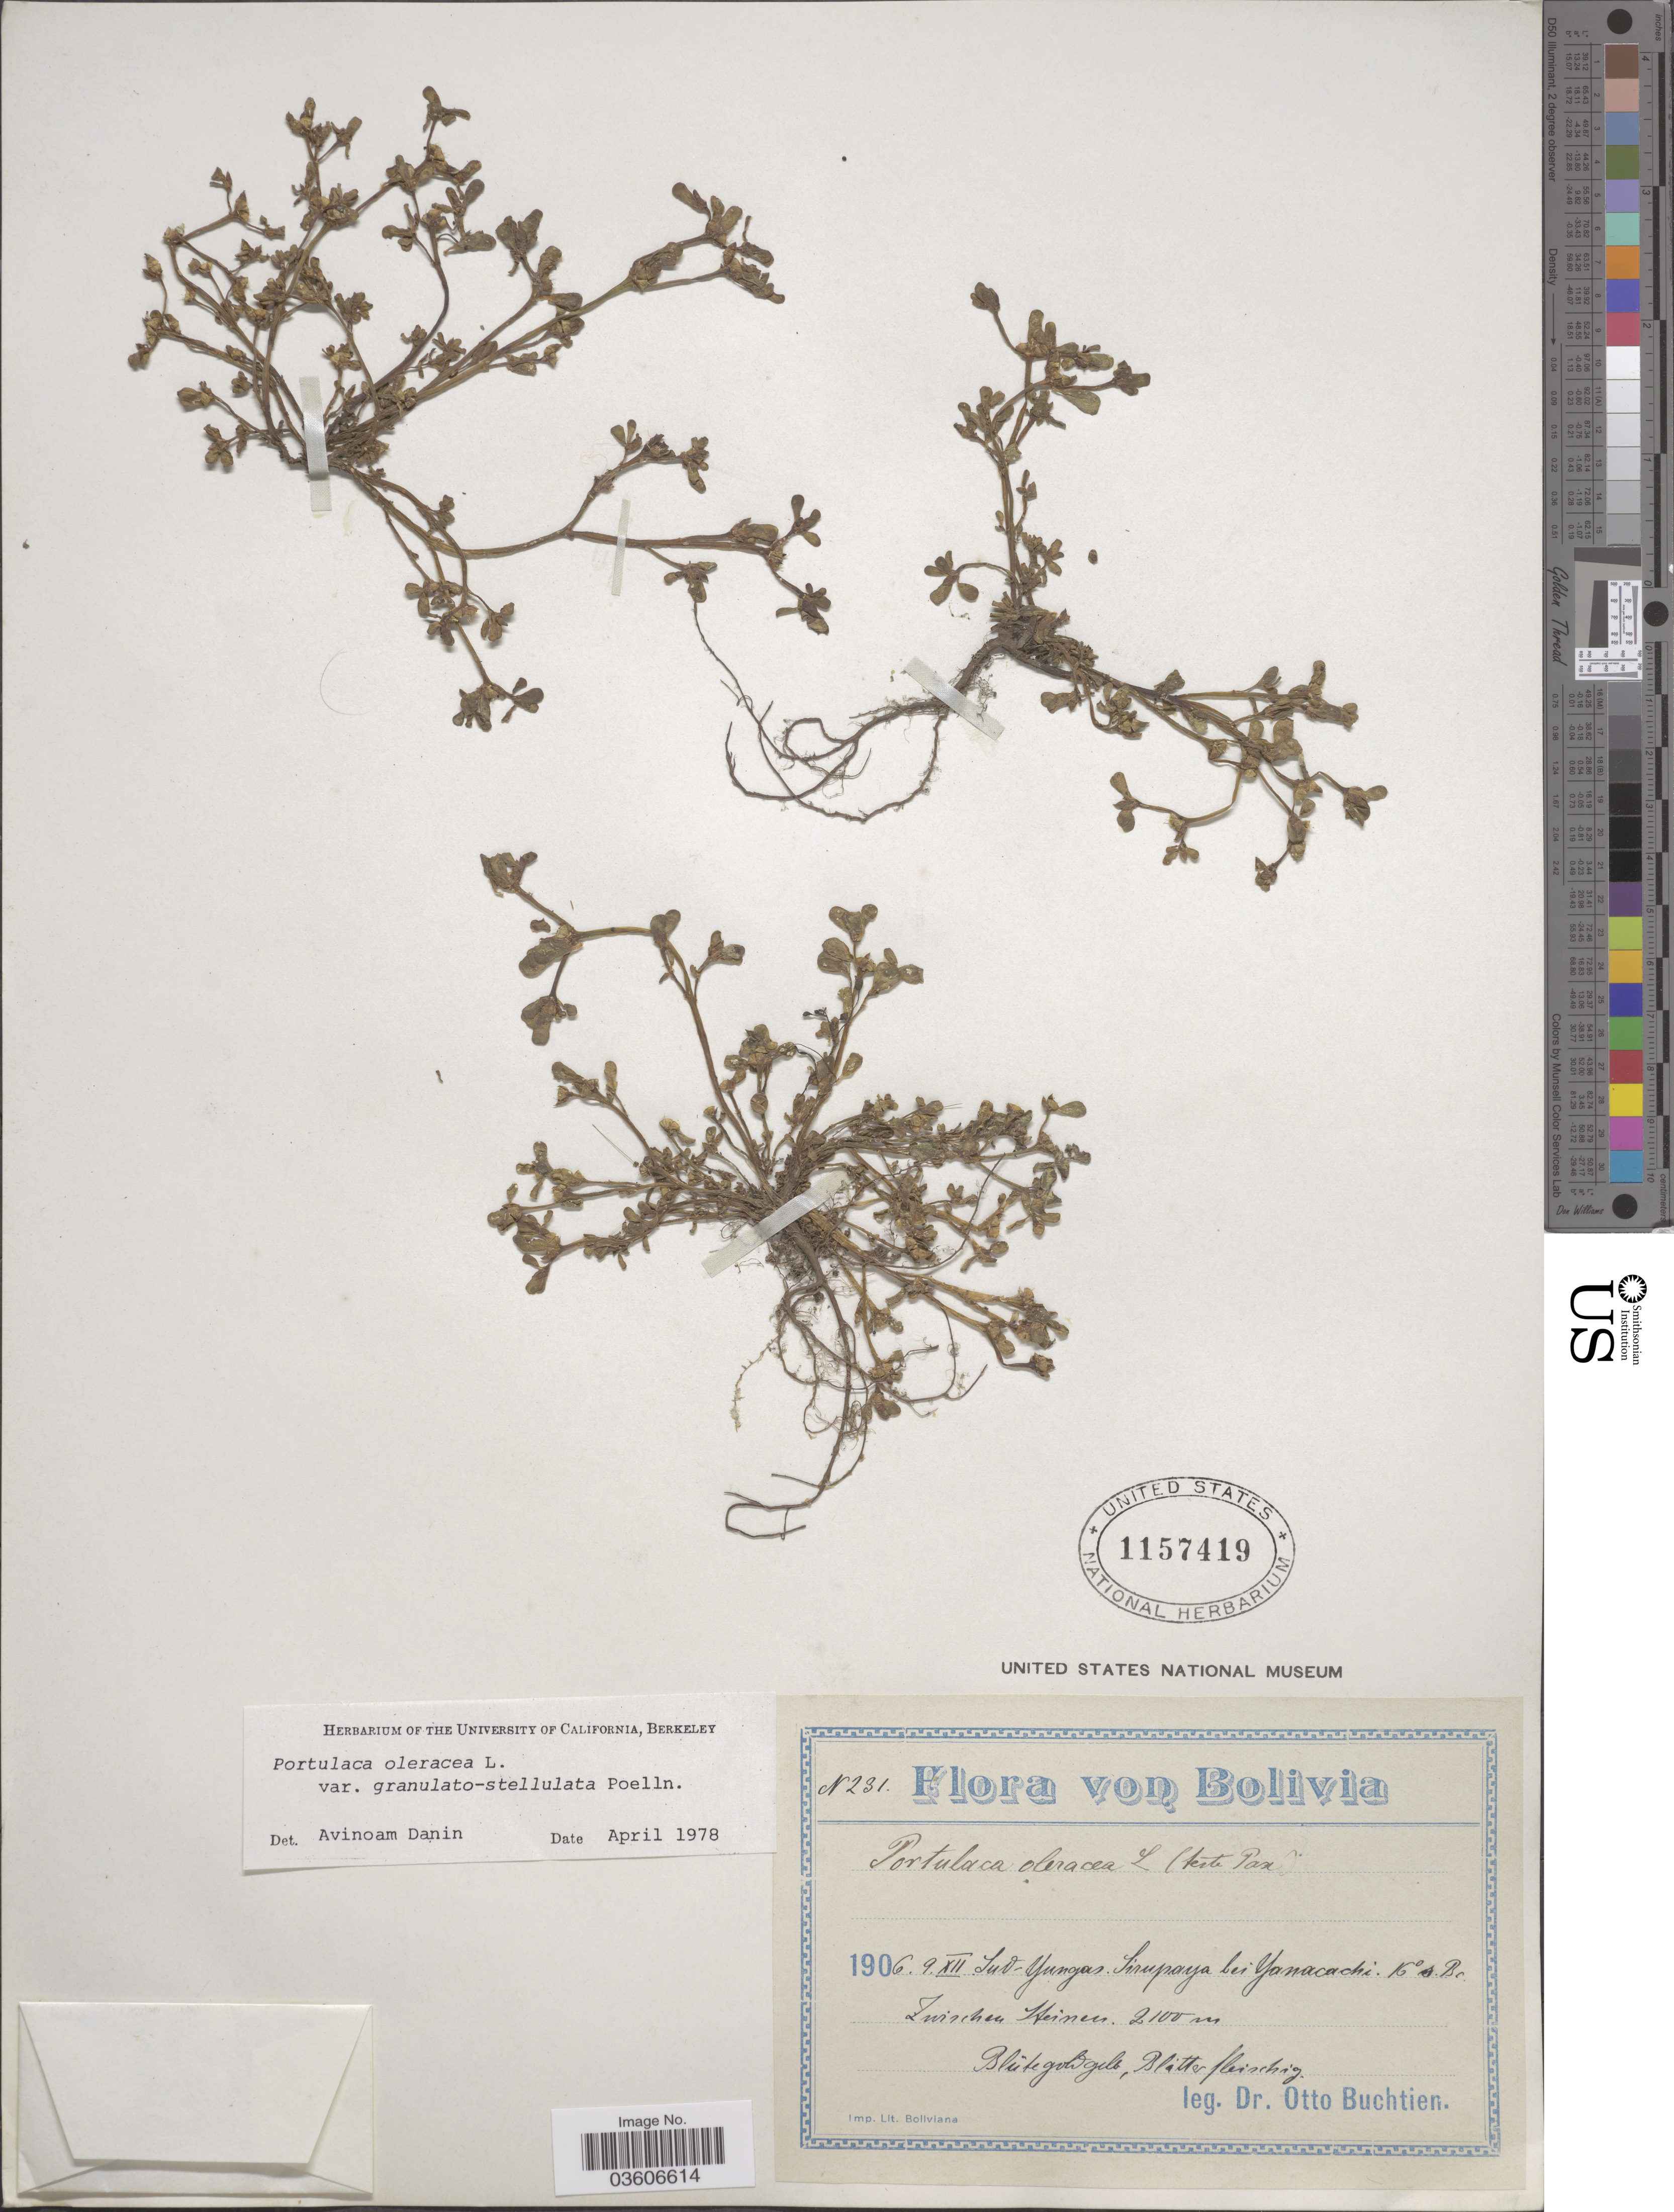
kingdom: Plantae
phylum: Tracheophyta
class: Magnoliopsida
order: Caryophyllales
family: Portulacaceae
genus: Portulaca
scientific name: Portulaca oleracea var. granulatostellulata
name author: Poelln.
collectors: O. Buchtien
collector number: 231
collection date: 1906-12-09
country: Bolivia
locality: Sud-Yungas. Sirupaya bei Yanacachi. 16° s. Br.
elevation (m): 2100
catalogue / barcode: US 1157419